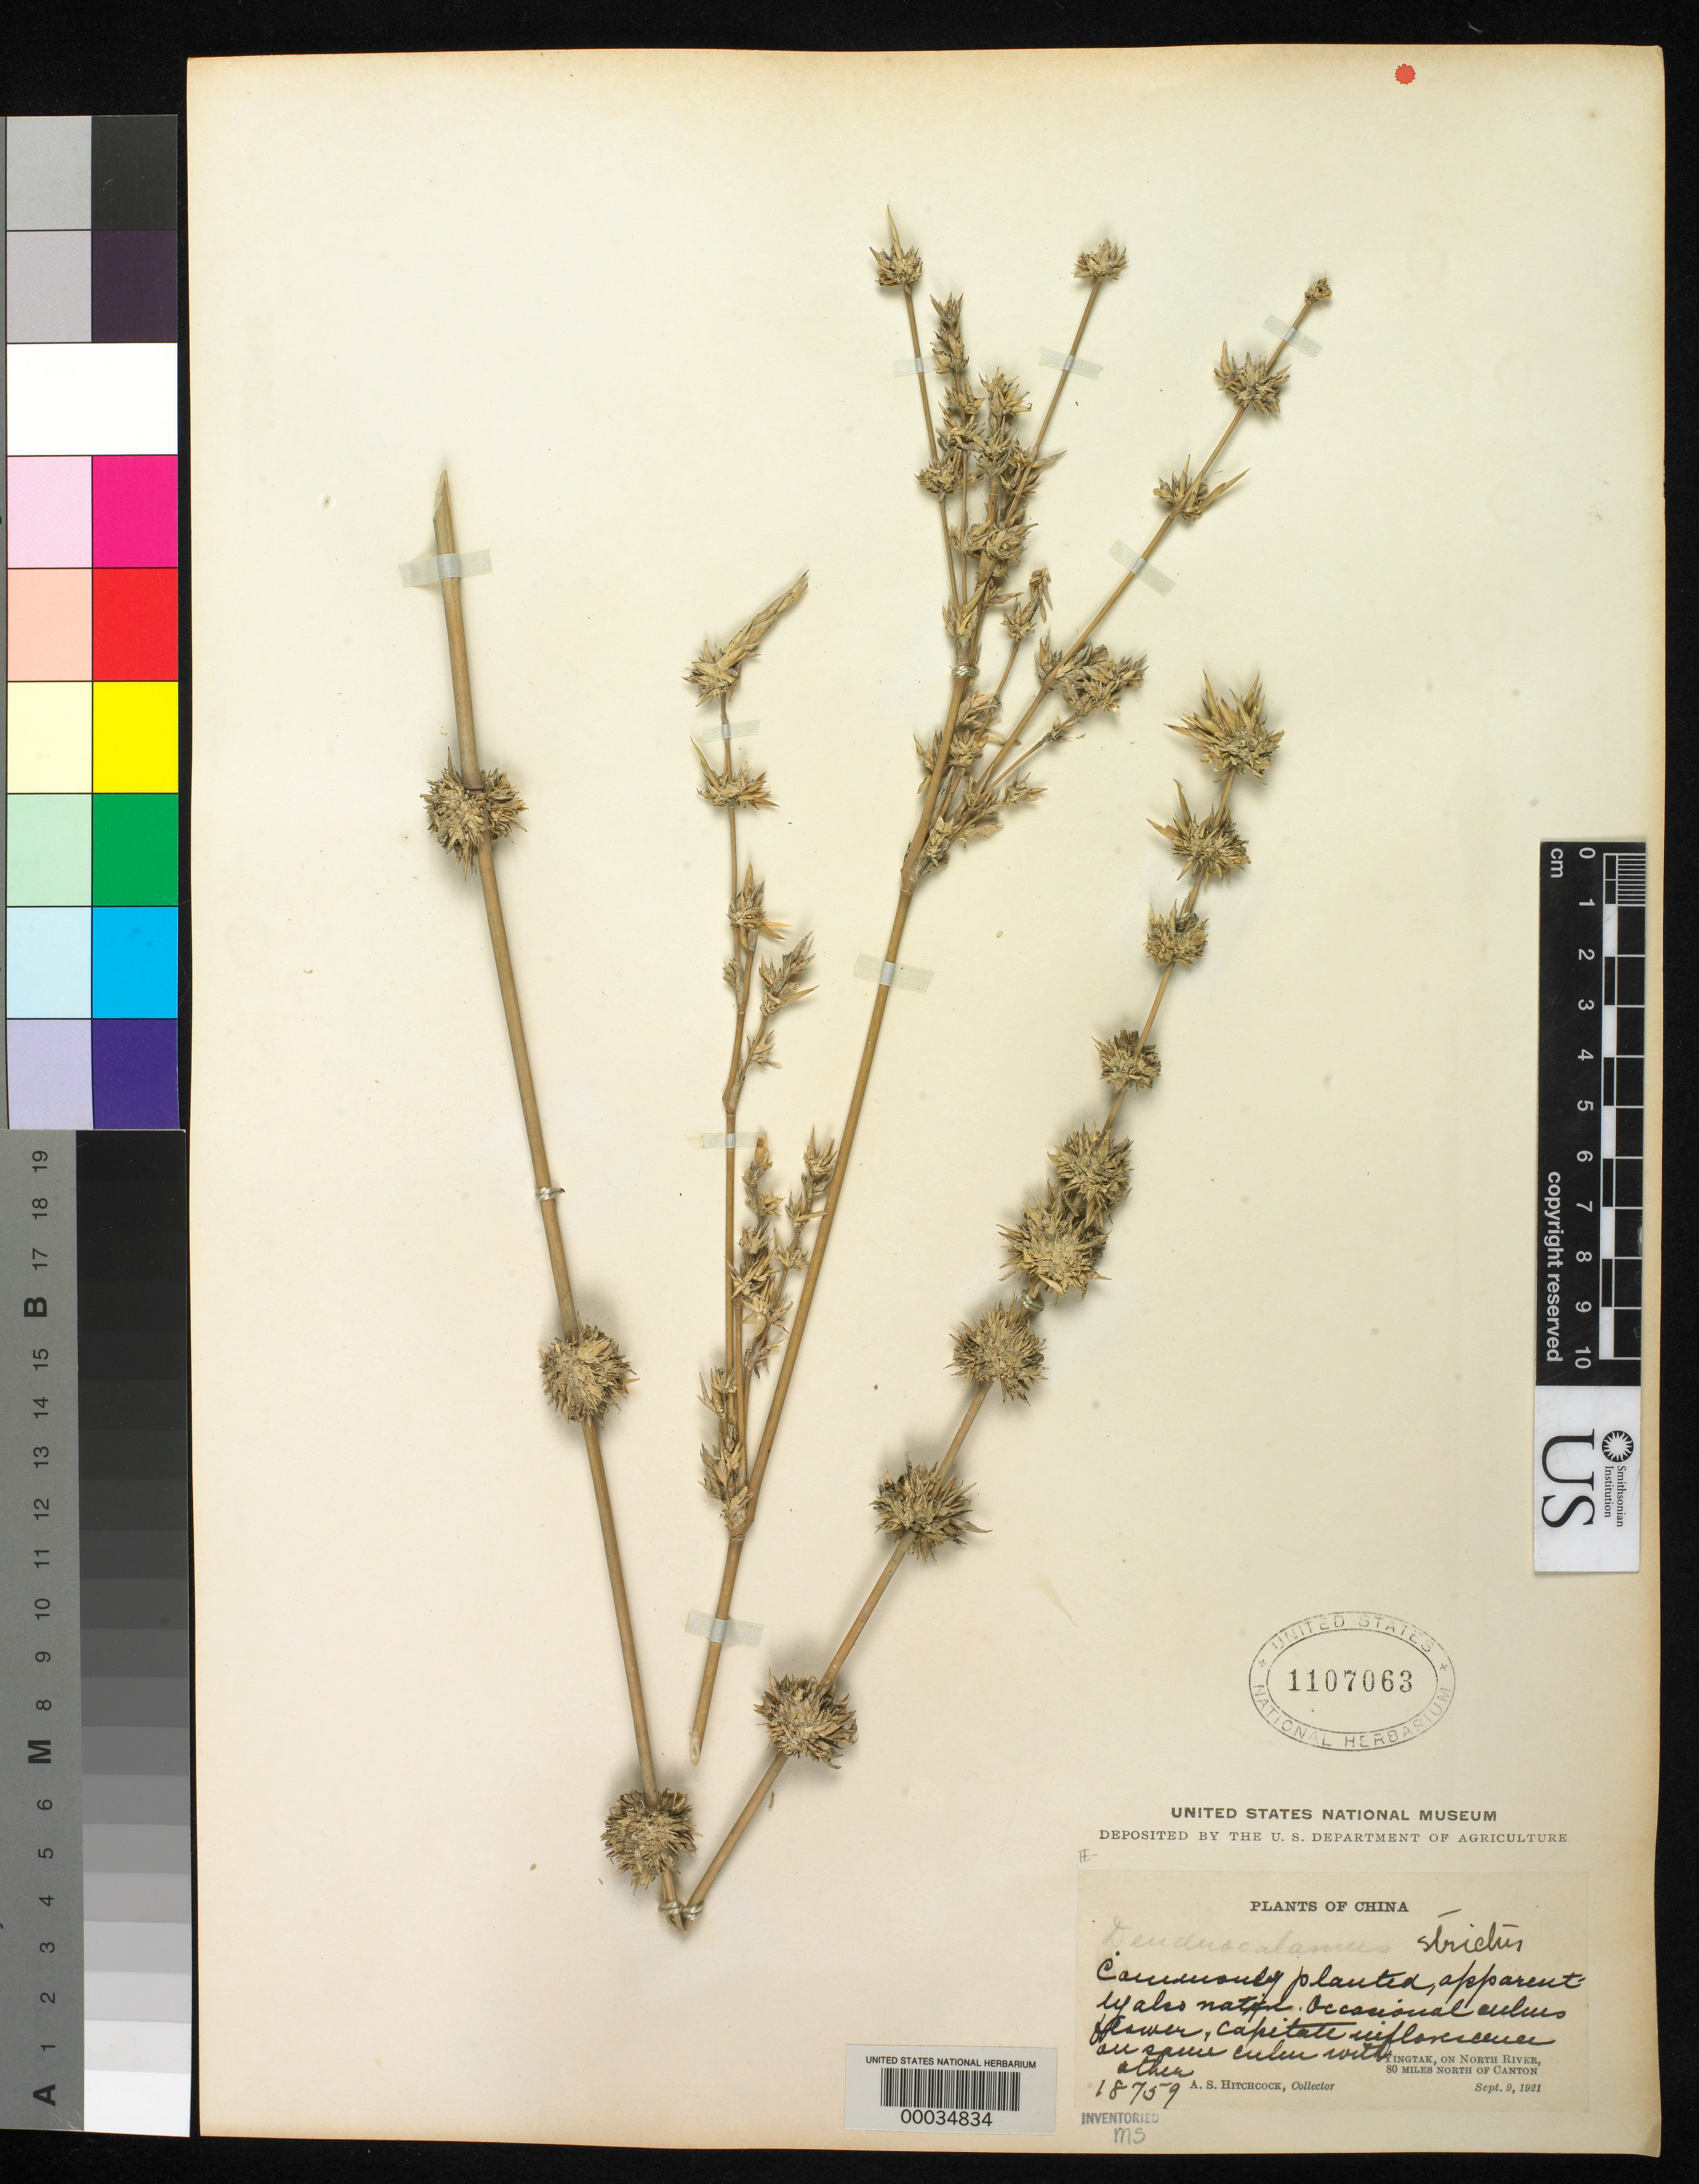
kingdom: Plantae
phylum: Tracheophyta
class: Liliopsida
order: Poales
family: Poaceae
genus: Bambusa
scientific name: Bambusa tuldoides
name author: Munro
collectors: A. S. Hitchcock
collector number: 18759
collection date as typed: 09 Sep 1921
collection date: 1921-09-09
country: China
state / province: Guangdong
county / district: Guangzhou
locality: Yingtak, north river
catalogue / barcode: US 1107063